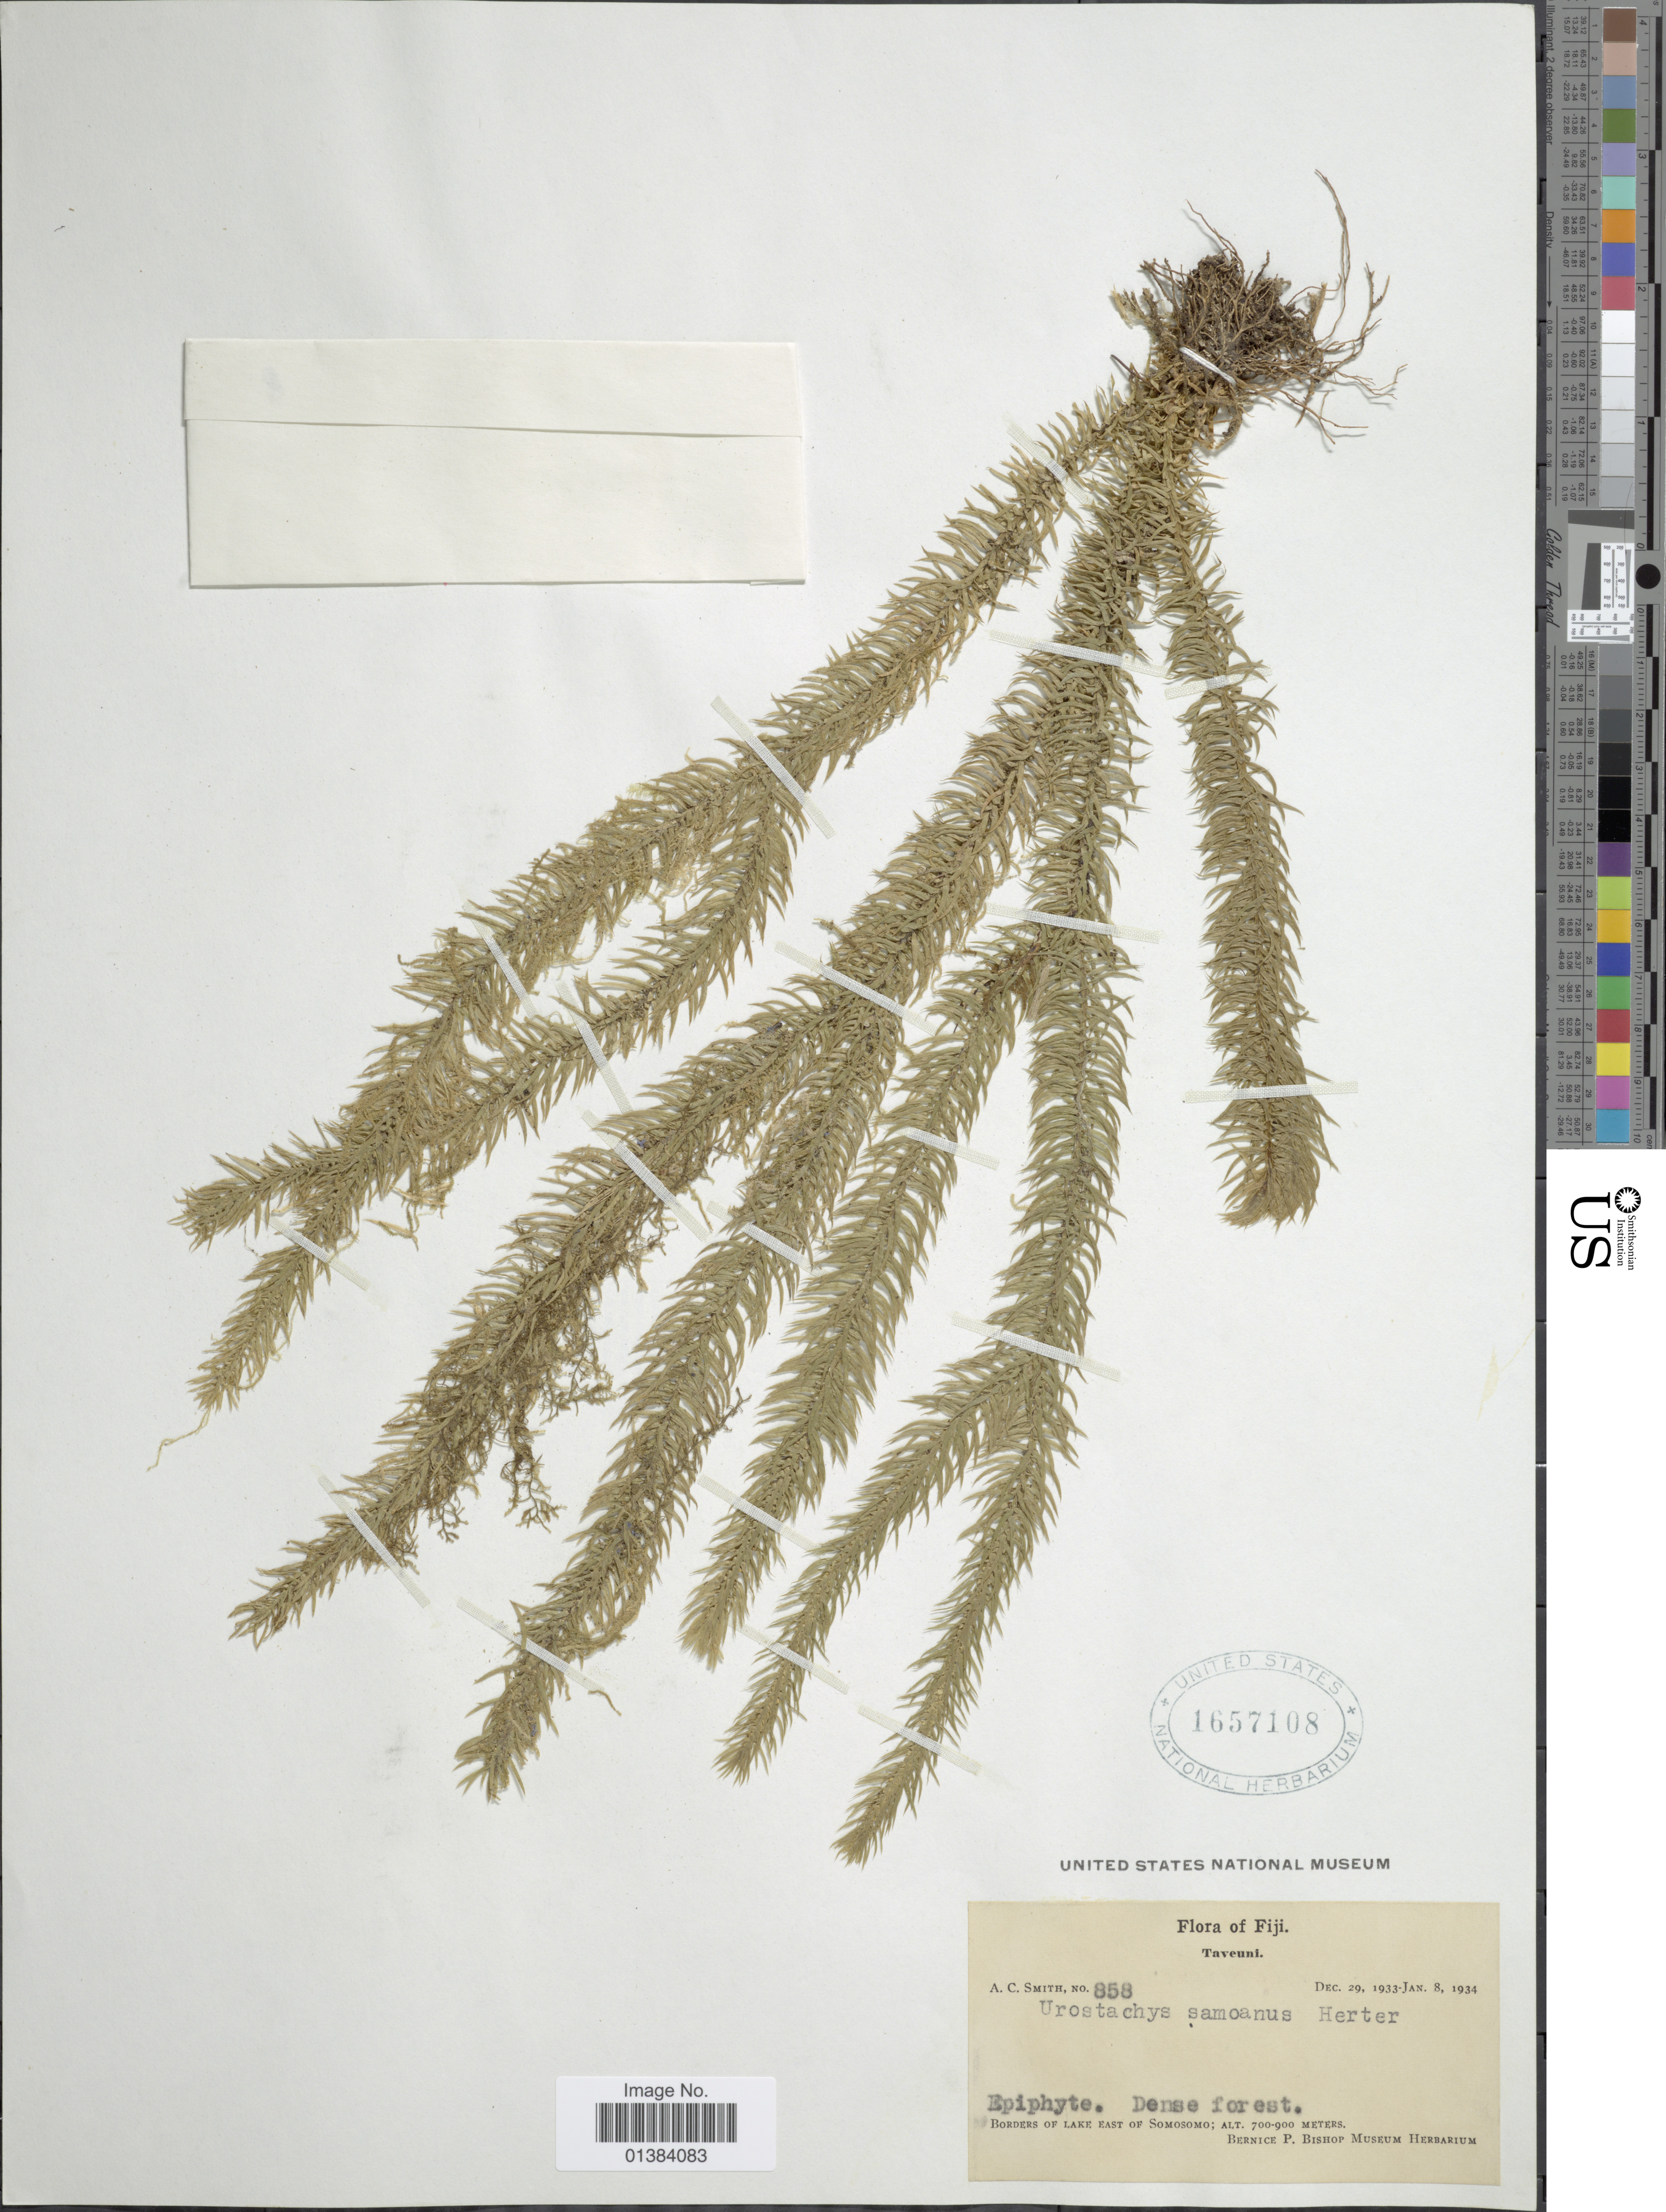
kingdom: Plantae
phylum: Tracheophyta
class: Lycopodiopsida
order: Lycopodiales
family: Lycopodiaceae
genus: Phlegmariurus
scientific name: Phlegmariurus squarrosus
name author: (G. Forst.) Á. Löve & D. Löve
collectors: A. C. Smith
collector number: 858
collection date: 1933-12-29/1934-01-08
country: Fiji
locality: Taveuni. Borders of Lake East of Somosomo.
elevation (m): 700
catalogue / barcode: US 1657108